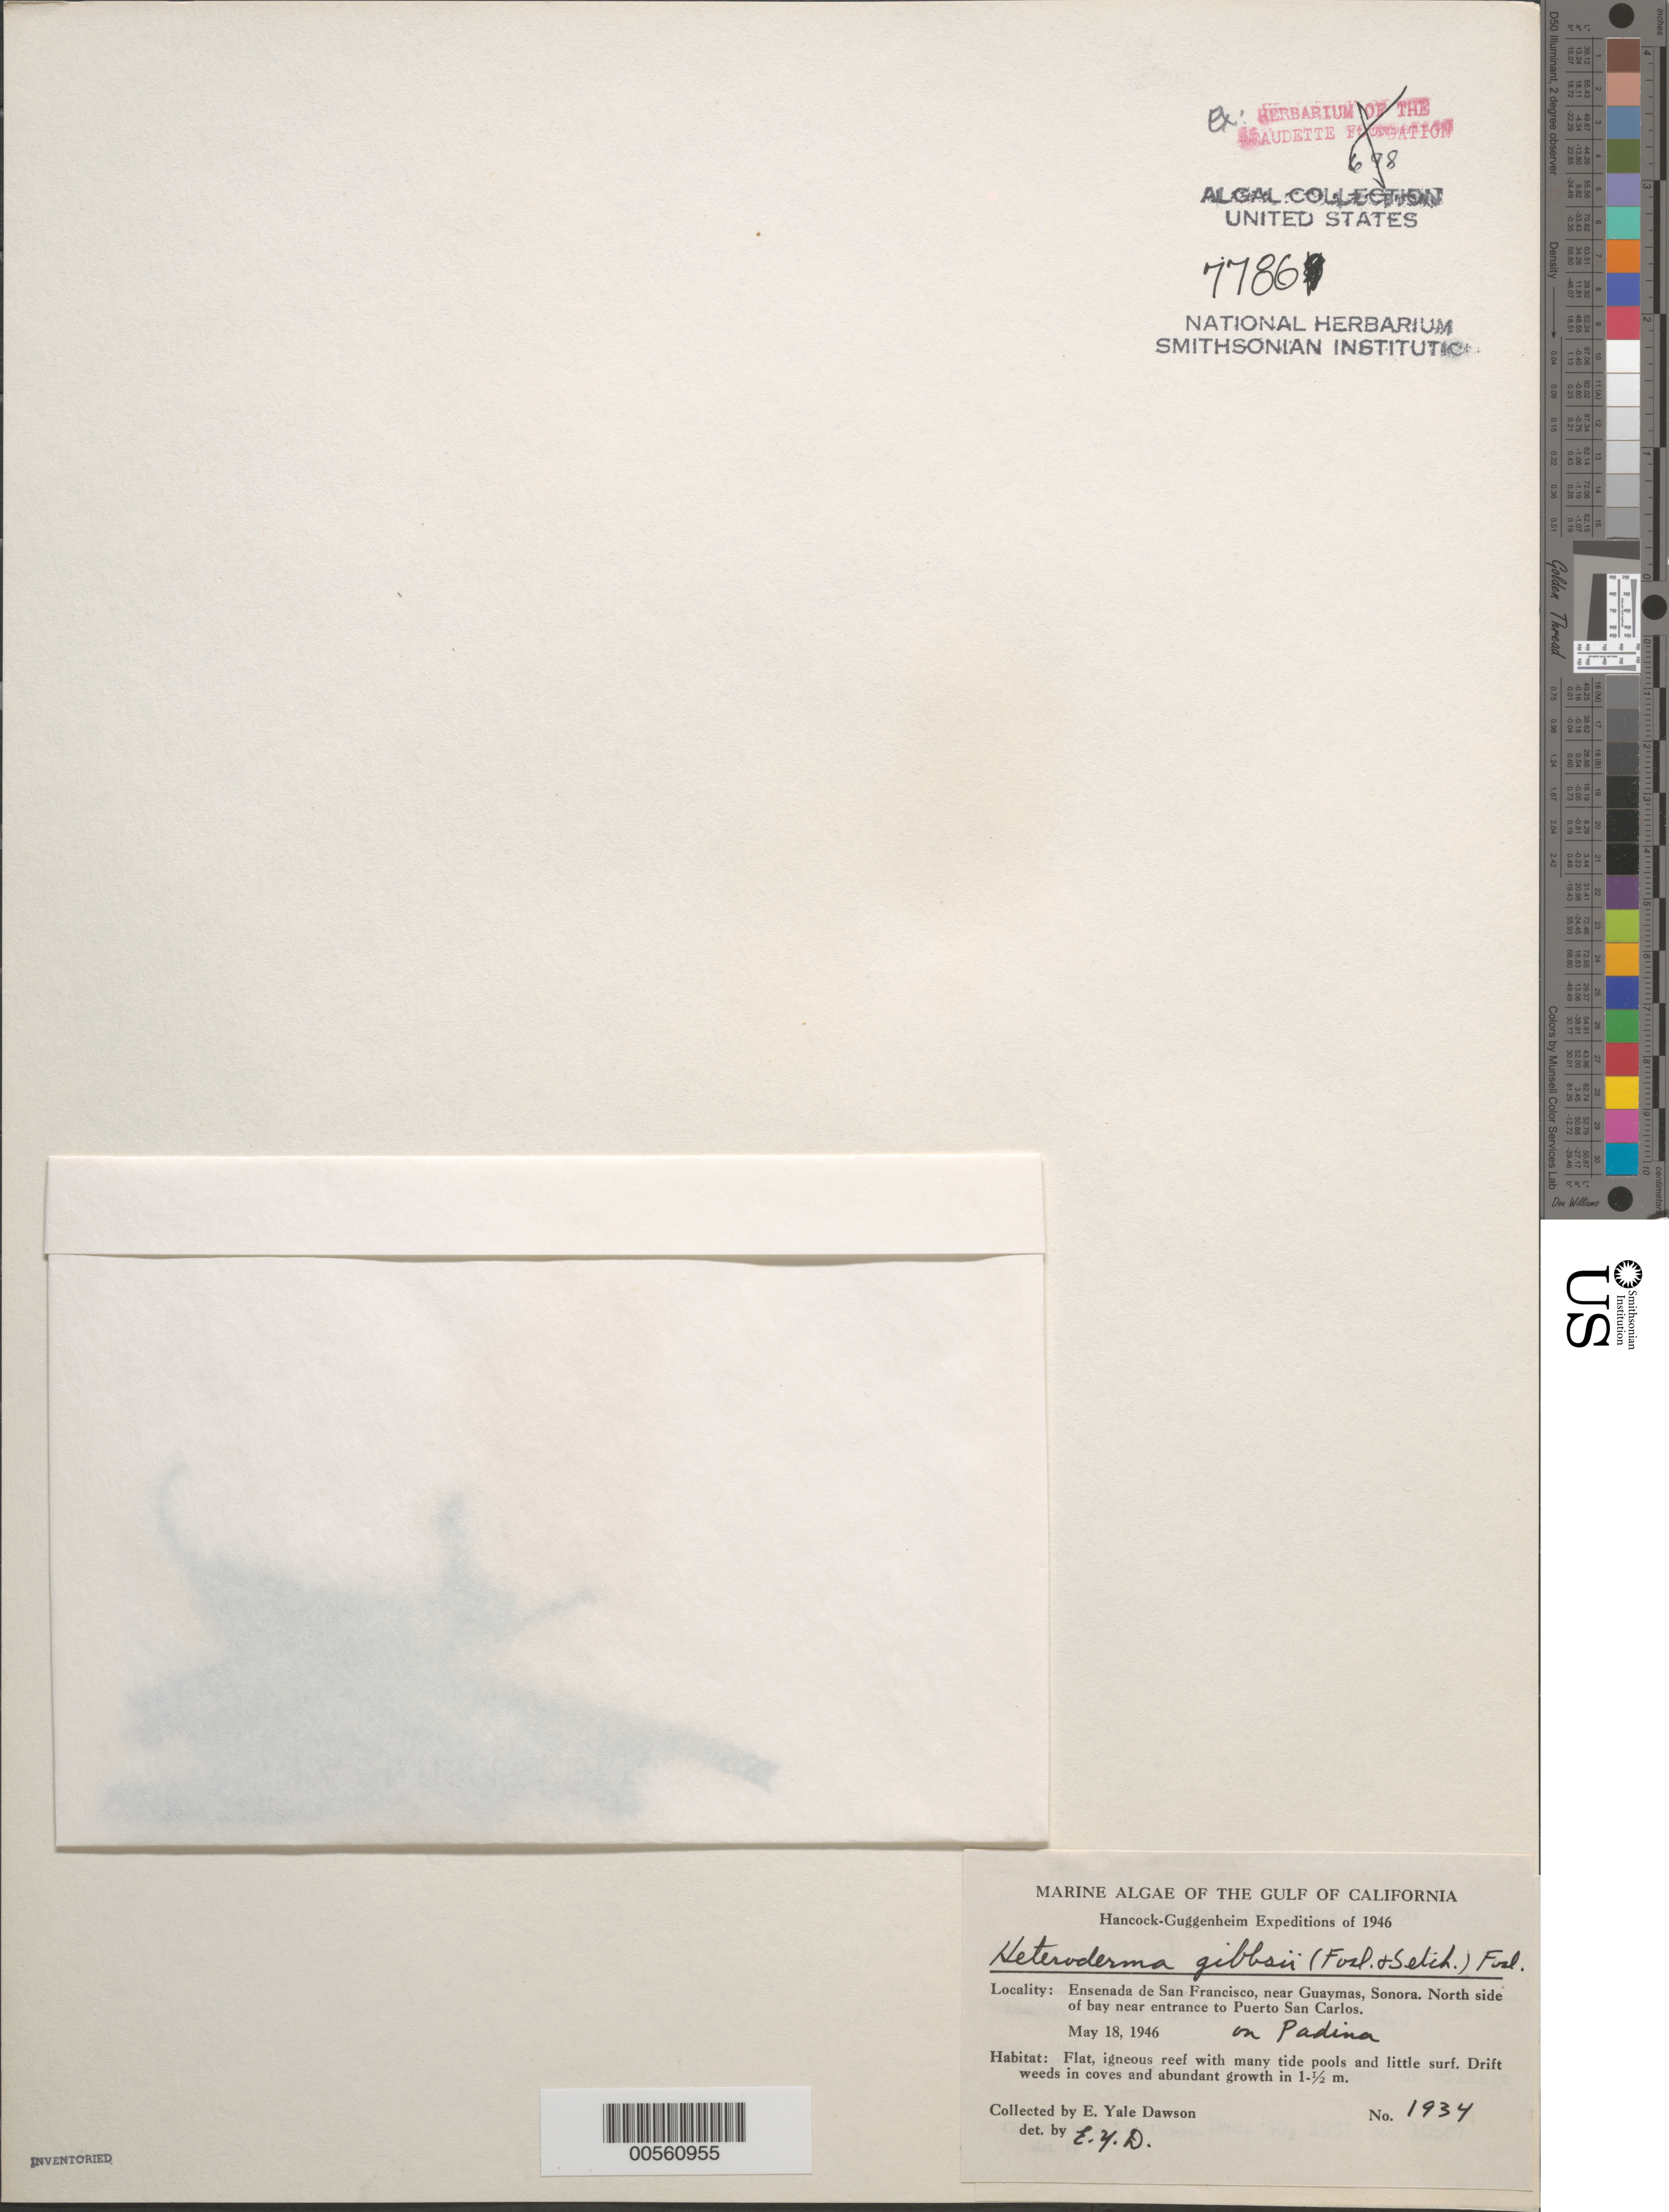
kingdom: Plantae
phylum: Rhodophyta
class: Florideophyceae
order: Corallinales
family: Corallinaceae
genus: Heteroderma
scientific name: Heteroderma gibbsii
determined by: Dawson, E. Y.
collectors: E. Y. Dawson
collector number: EYD 1934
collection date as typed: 18 May 1946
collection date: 1946-05-18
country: Mexico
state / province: Sonora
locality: Ensenada de San Francisco, near Guaymas and Puerto San Carlos entrance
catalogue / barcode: US 7786